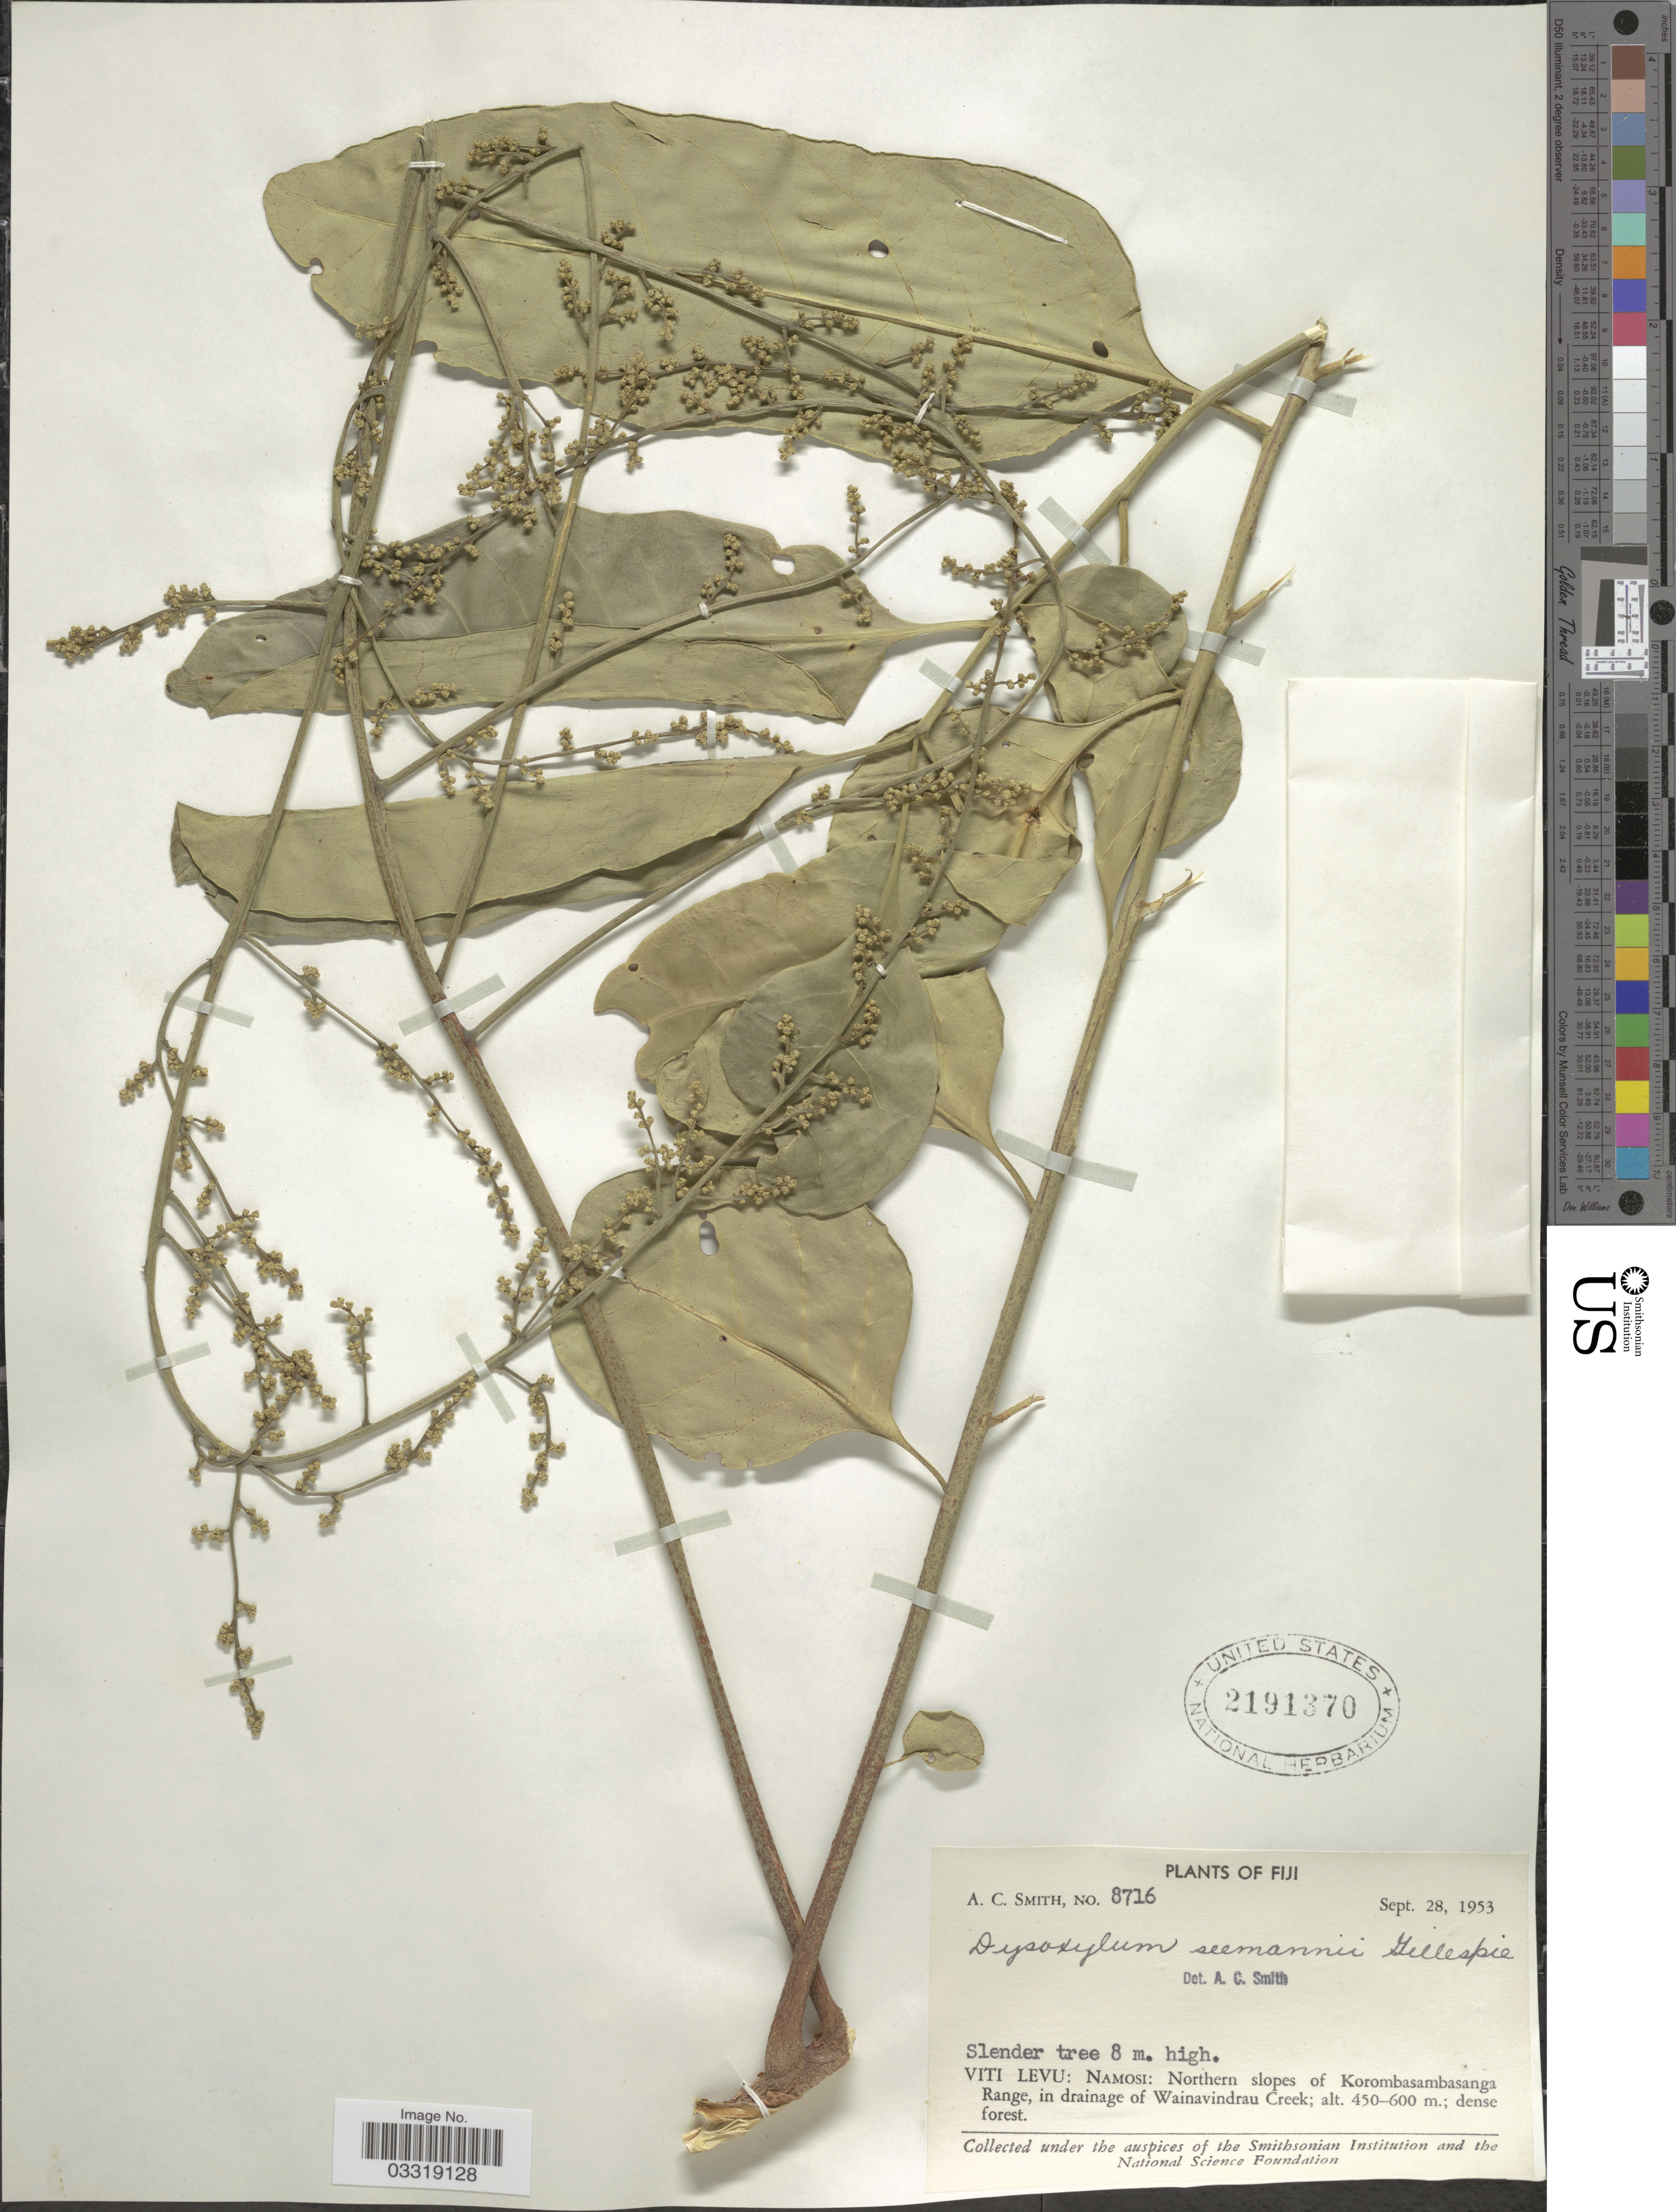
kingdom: Plantae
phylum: Tracheophyta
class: Magnoliopsida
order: Sapindales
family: Meliaceae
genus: Didymocheton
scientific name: Didymocheton multijugus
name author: (Seem.) Harms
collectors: A. C. Smith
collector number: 8716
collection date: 1953-09-28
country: Fiji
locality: Viti Levu: Namosi: Northern slopes of Korombasambasanga Range, in drainage of Wainavindrau Creek.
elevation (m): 450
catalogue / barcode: US 2191370